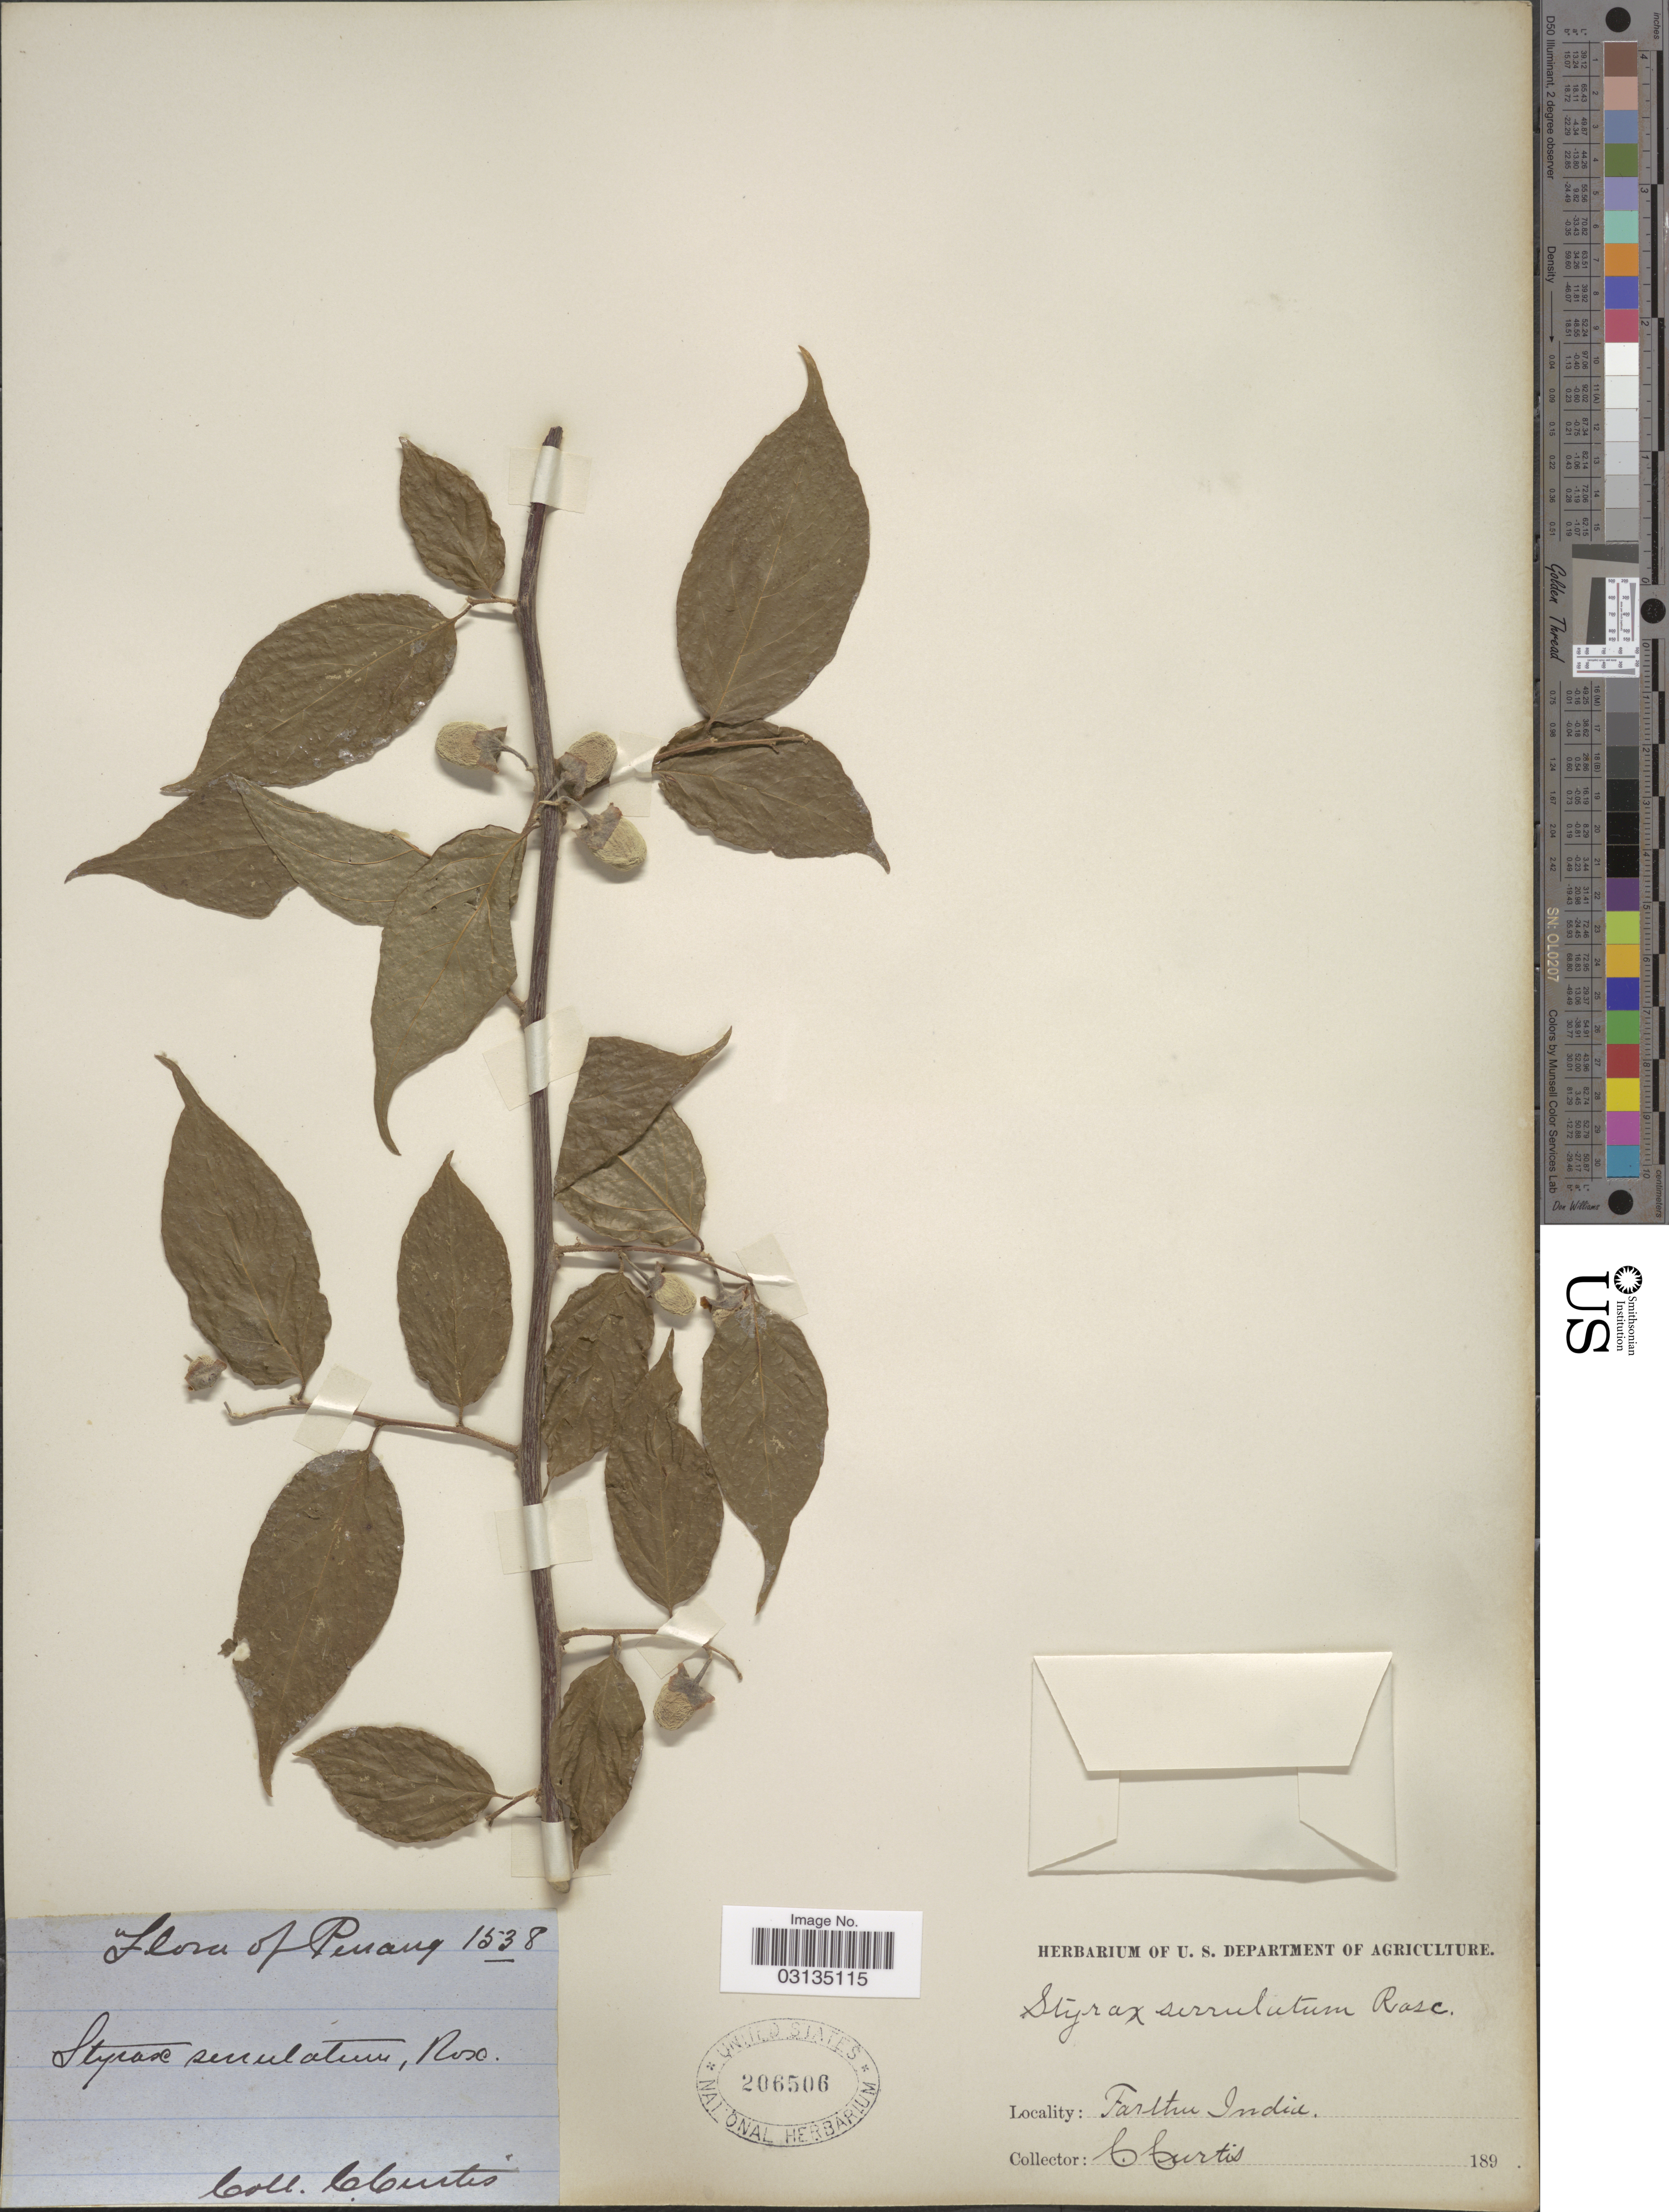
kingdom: Plantae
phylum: Tracheophyta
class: Magnoliopsida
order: Ericales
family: Styracaceae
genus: Styrax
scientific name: Styrax serrulatus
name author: Roxb.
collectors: C. Curtis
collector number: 1538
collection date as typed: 189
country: Malaysia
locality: Farther India, Penang.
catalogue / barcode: US 206506